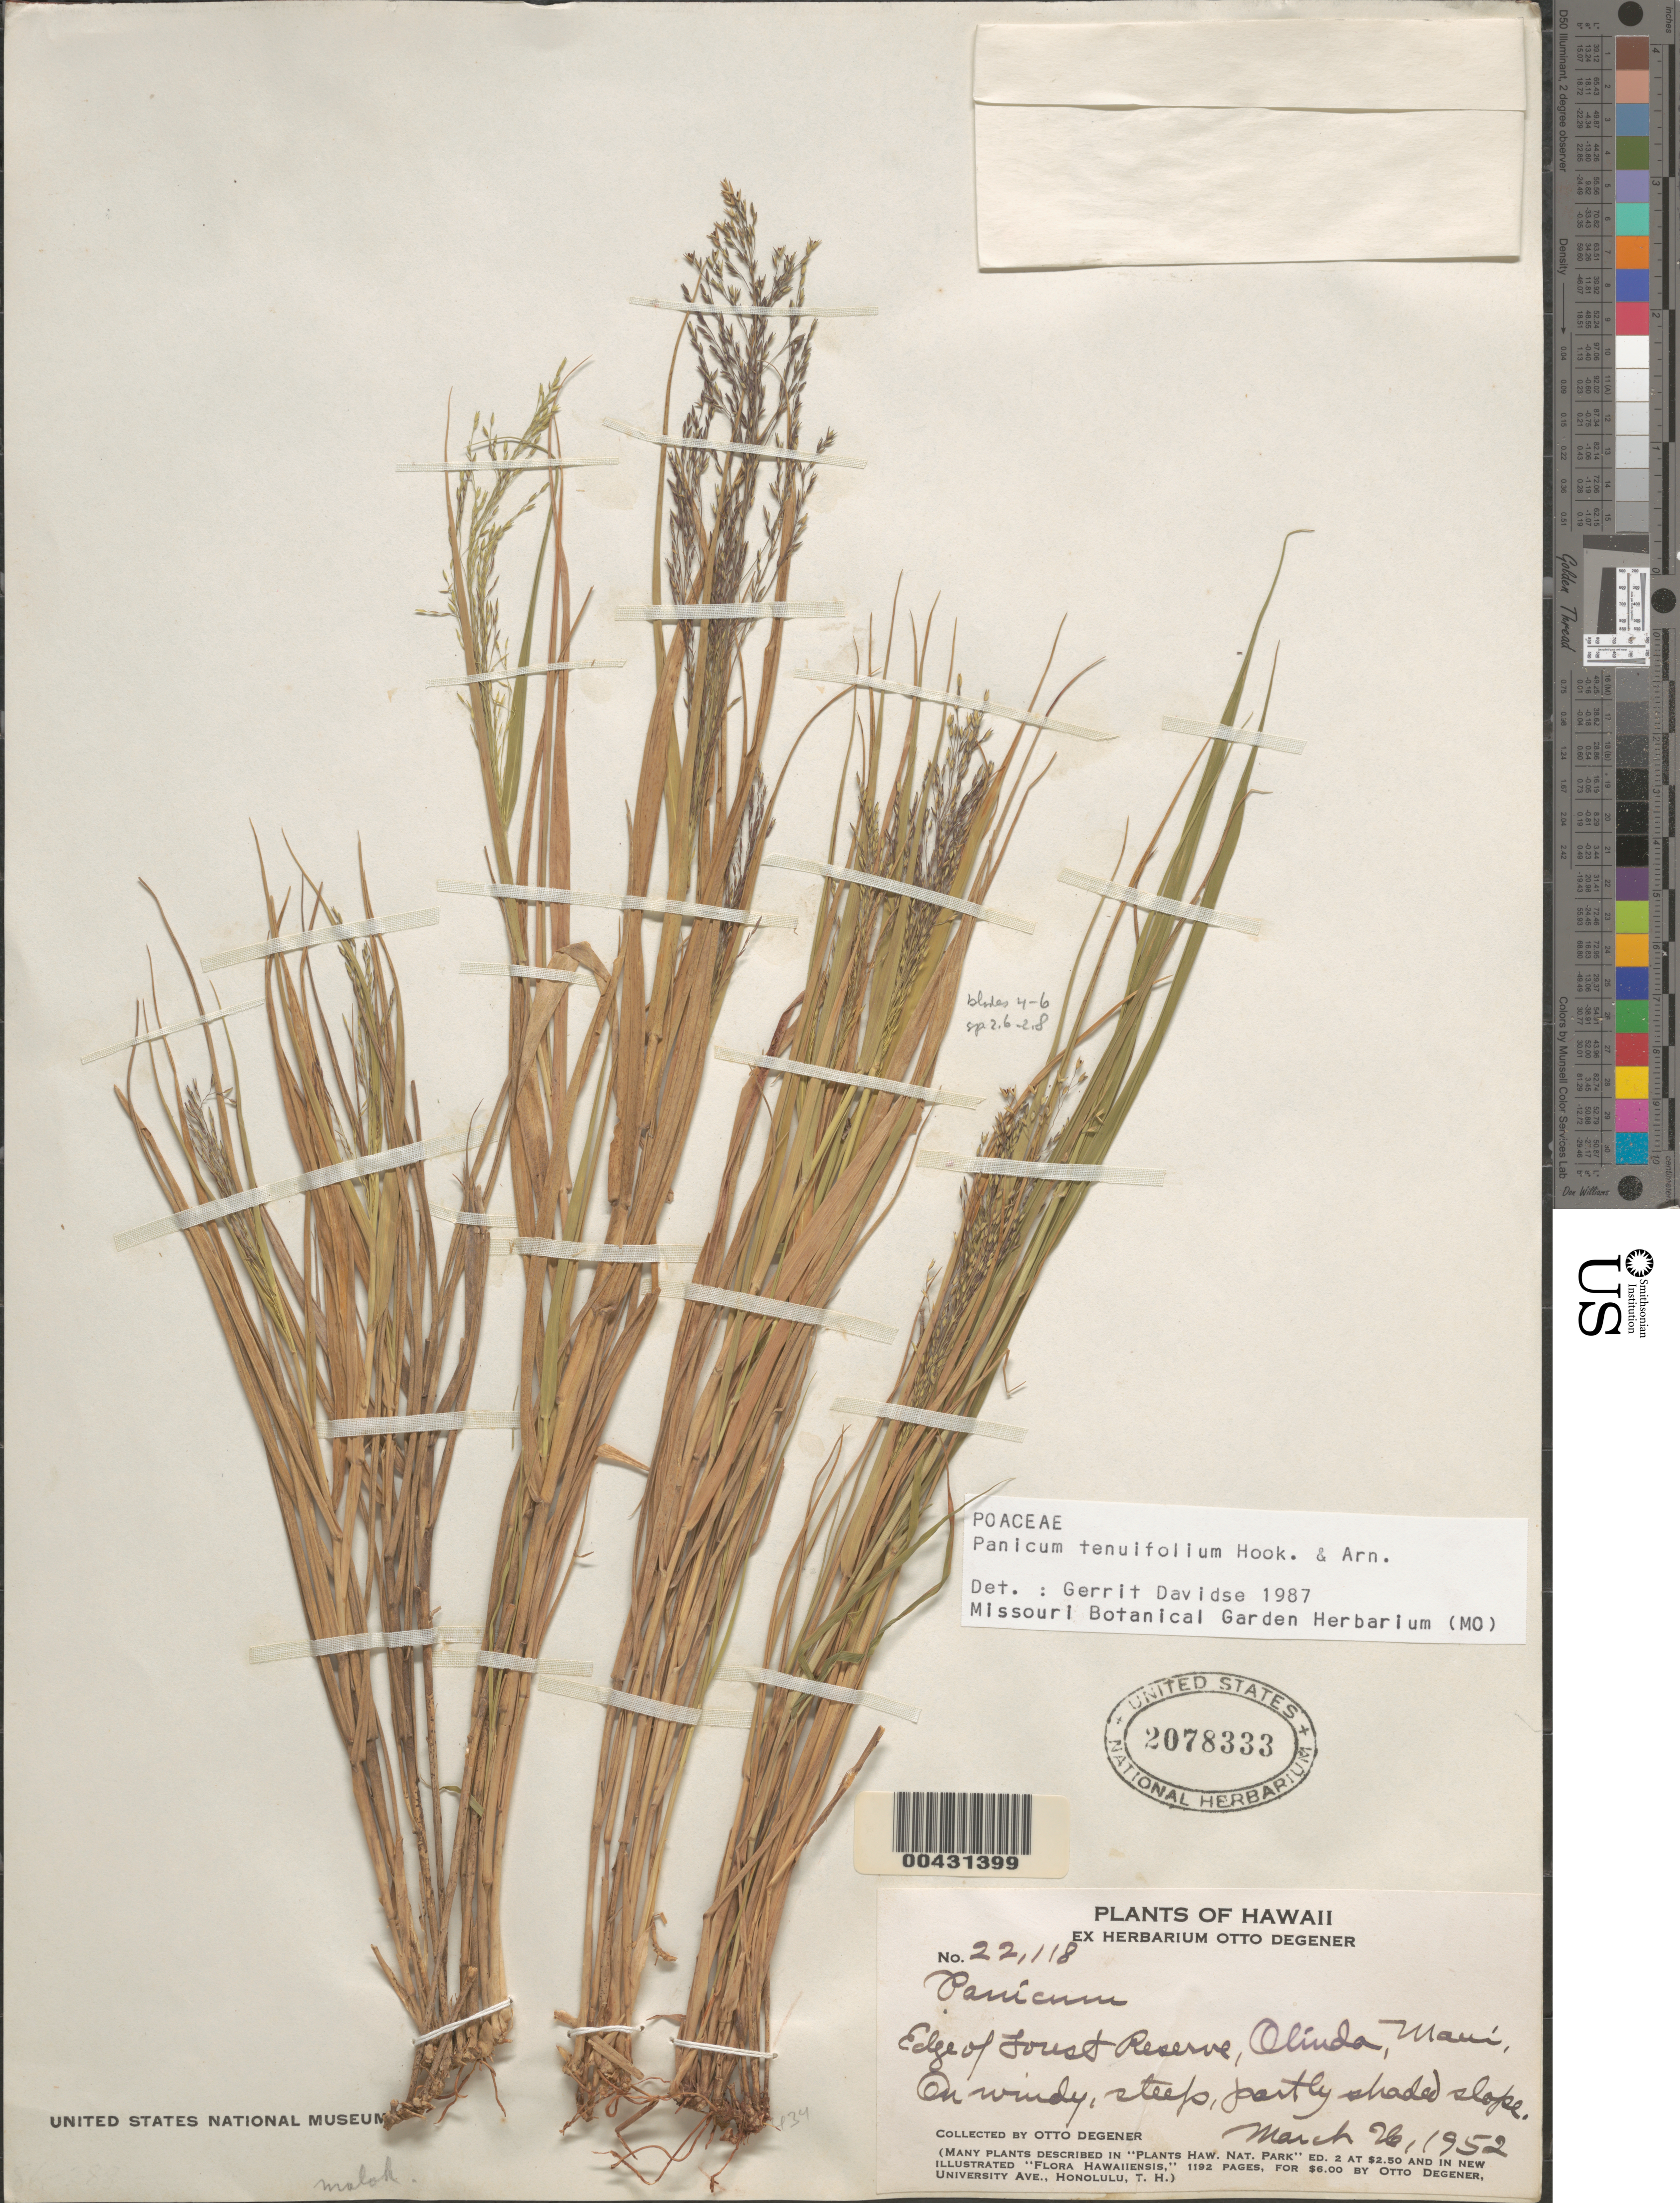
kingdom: Plantae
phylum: Tracheophyta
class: Liliopsida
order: Poales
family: Poaceae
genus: Panicum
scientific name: Panicum tenuifolium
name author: Hook. & Arn.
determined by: Davidse, Gerrit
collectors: O. Degener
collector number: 22118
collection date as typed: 26 Mar 1952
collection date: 1952-03-26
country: United States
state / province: Hawaii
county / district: Maui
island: Maui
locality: Edge of Forest Reserve, Olinda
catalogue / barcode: US 2078333